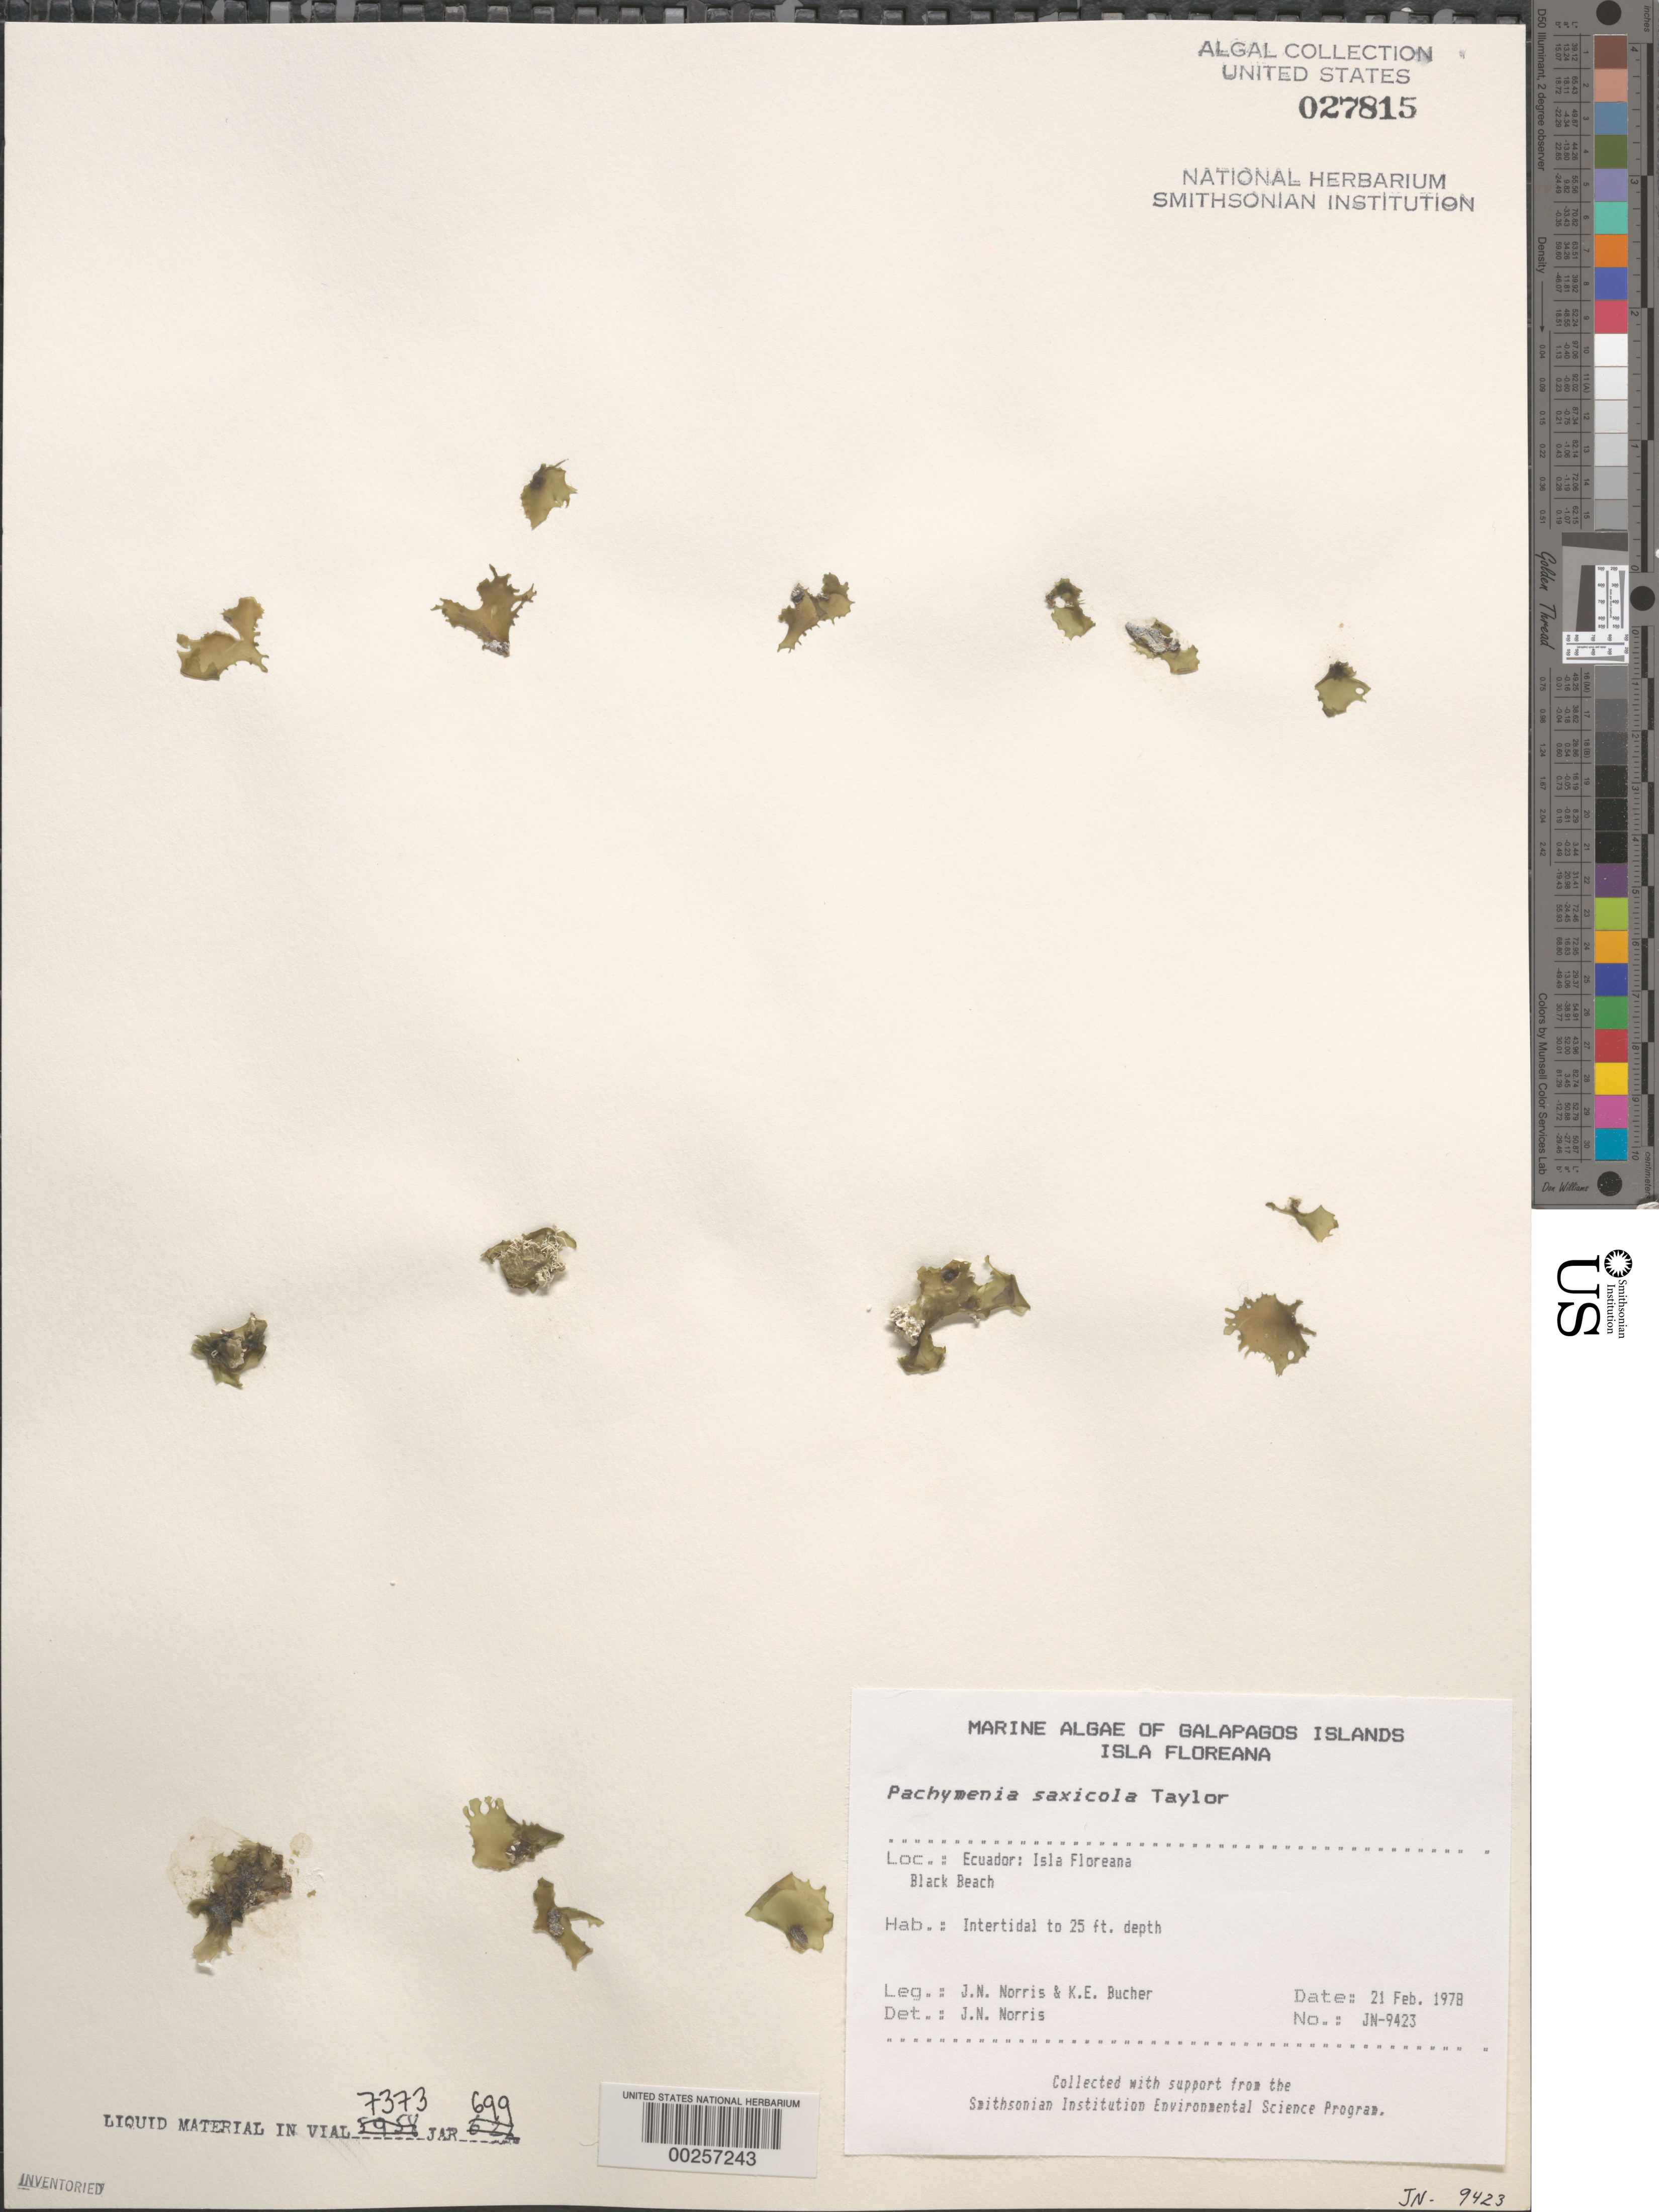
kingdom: Plantae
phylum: Rhodophyta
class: Florideophyceae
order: Halymeniales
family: Halymeniaceae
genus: Pachymenia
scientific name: Pachymenia saxicola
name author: W.R. Taylor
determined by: Norris, James N.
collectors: J. N. Norris & K. E. Bucher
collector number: JN-9423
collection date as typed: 21 Feb 1978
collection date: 1978-02-21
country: Ecuador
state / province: Colón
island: Floreana [Charles, Santa Maria]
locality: Black Beach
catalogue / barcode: US 27815